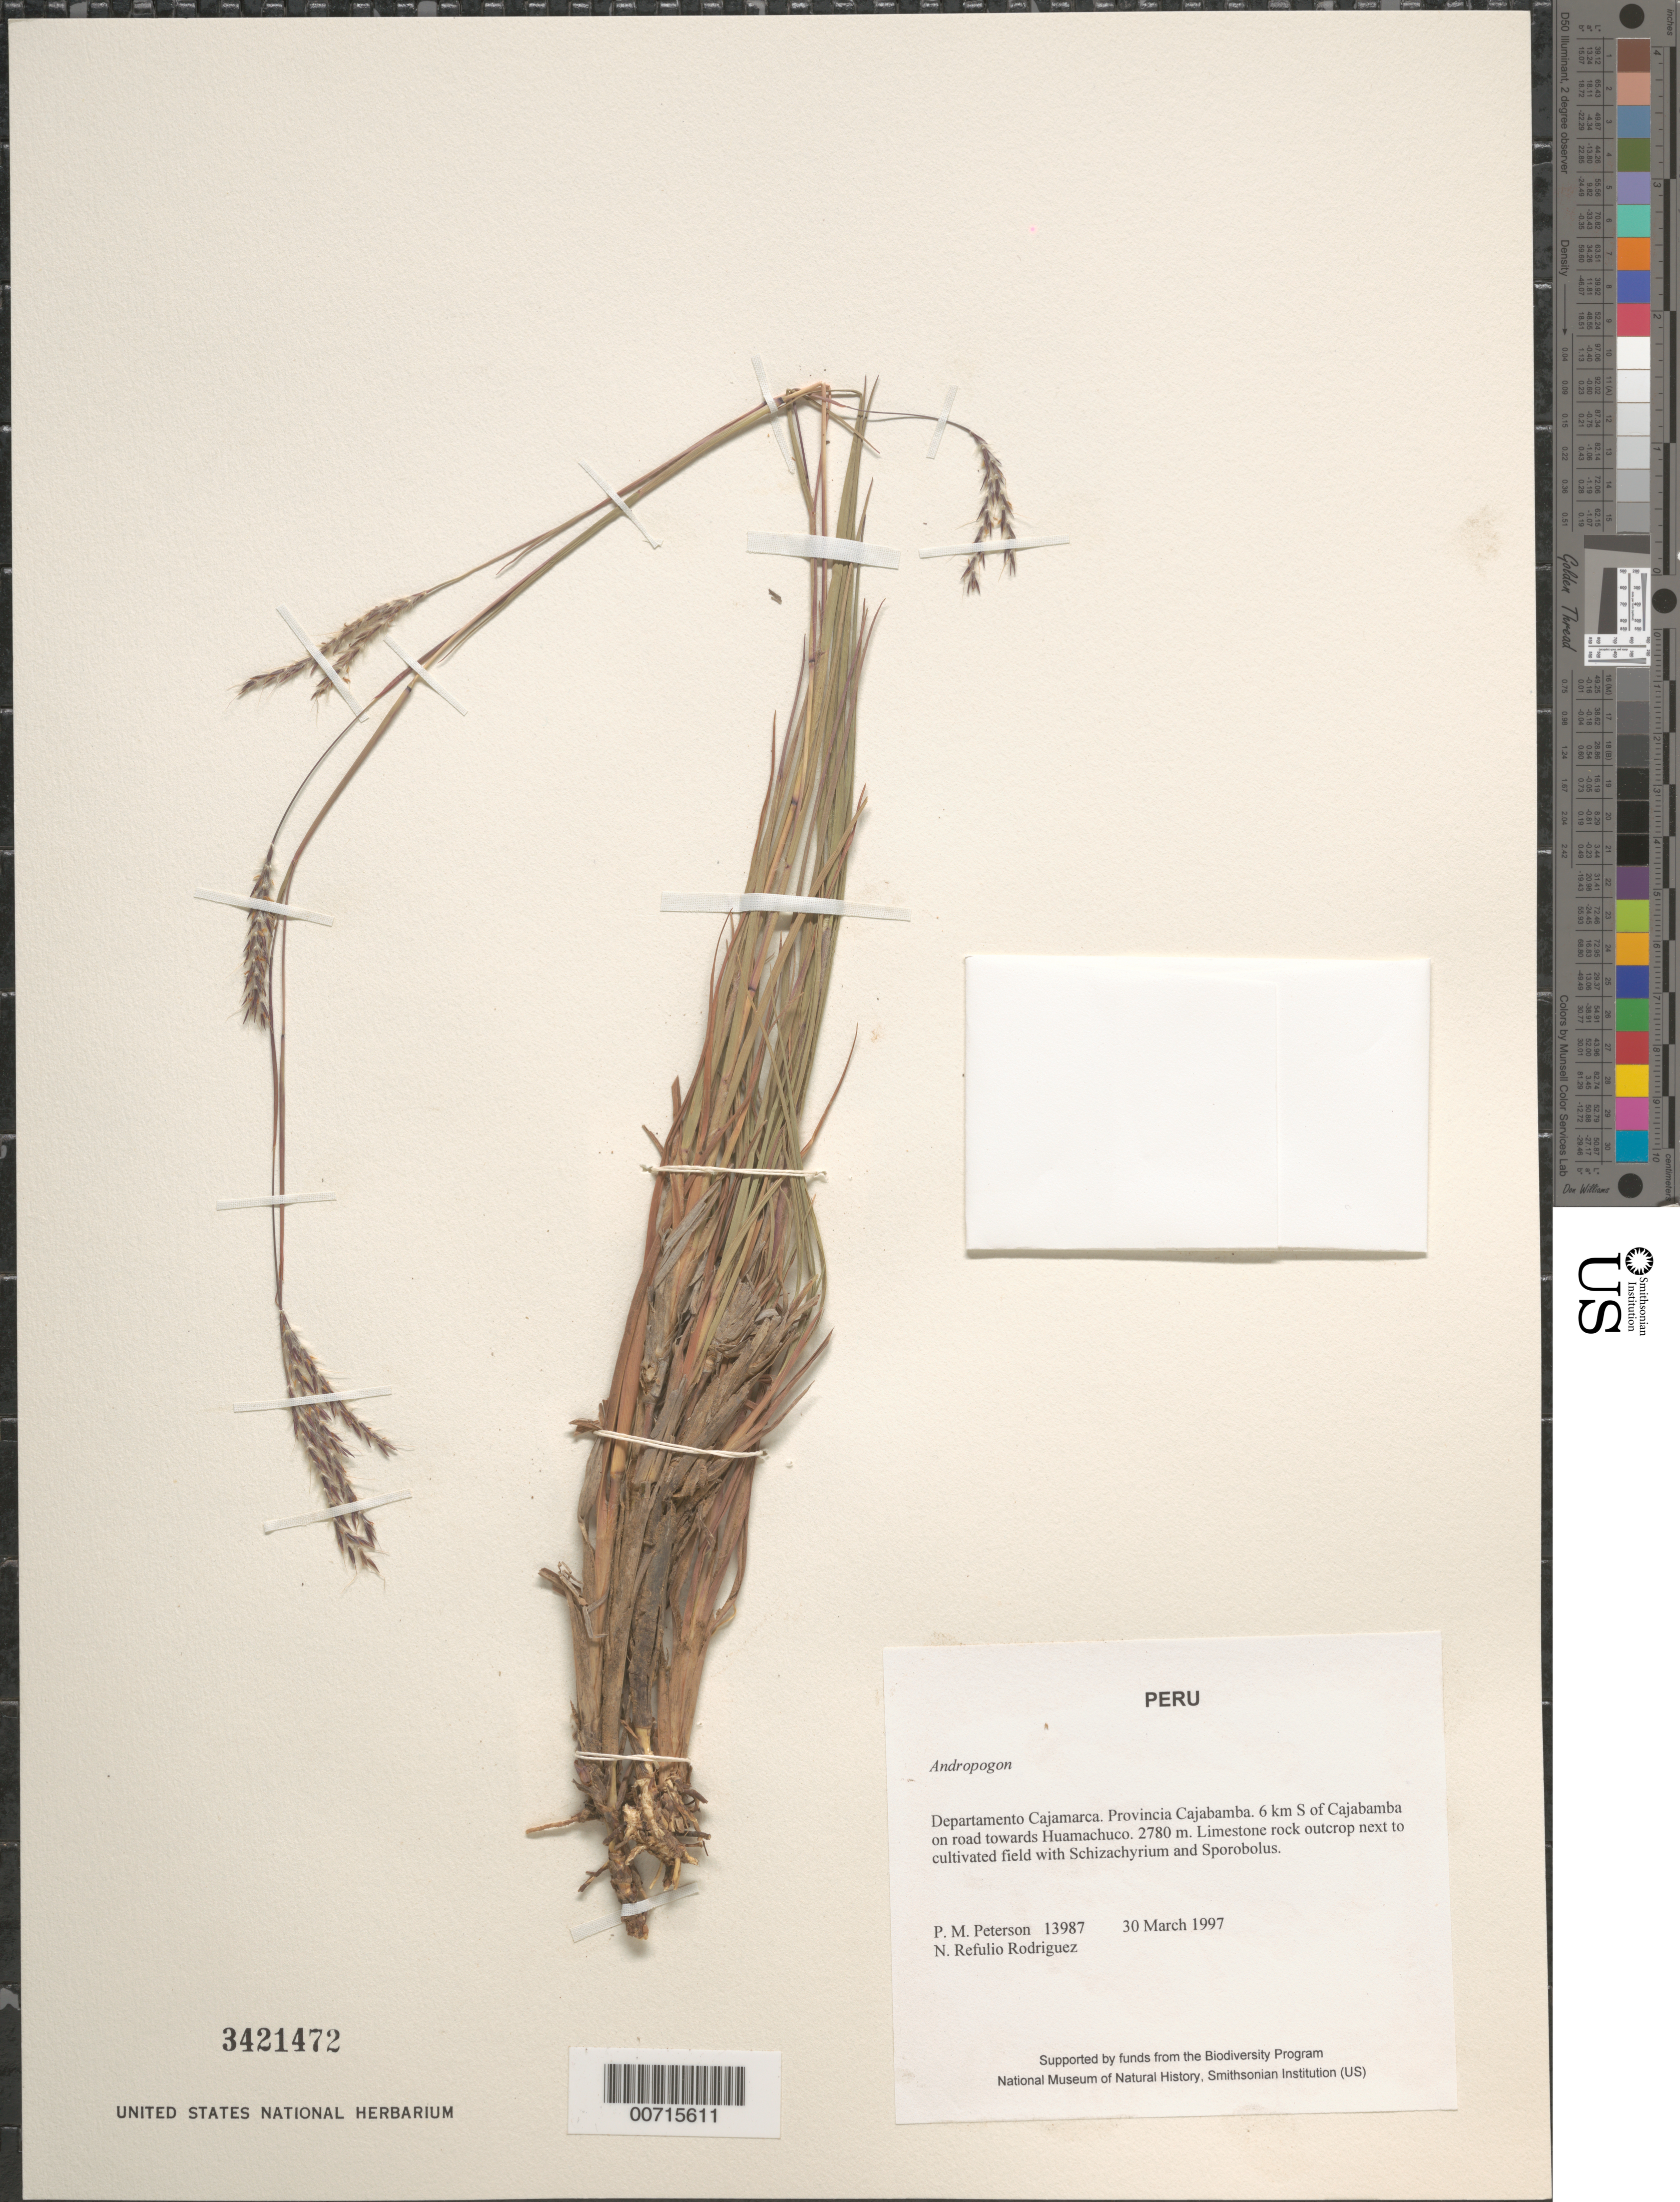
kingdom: Plantae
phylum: Tracheophyta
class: Liliopsida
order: Poales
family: Poaceae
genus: Andropogon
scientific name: Andropogon sp.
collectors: P. M. Peterson & N. Refulio-Rodríguez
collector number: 13987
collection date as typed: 30 Mar 1997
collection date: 1997-03-30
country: Peru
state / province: Cajamarca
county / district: Cajabamba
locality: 6 km S of Cajabamba on road towards Huamachuco.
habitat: Limestone rock outcrop next to cultivated field with Schizachyrium and Sporobolus.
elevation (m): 2780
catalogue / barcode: US 3421472